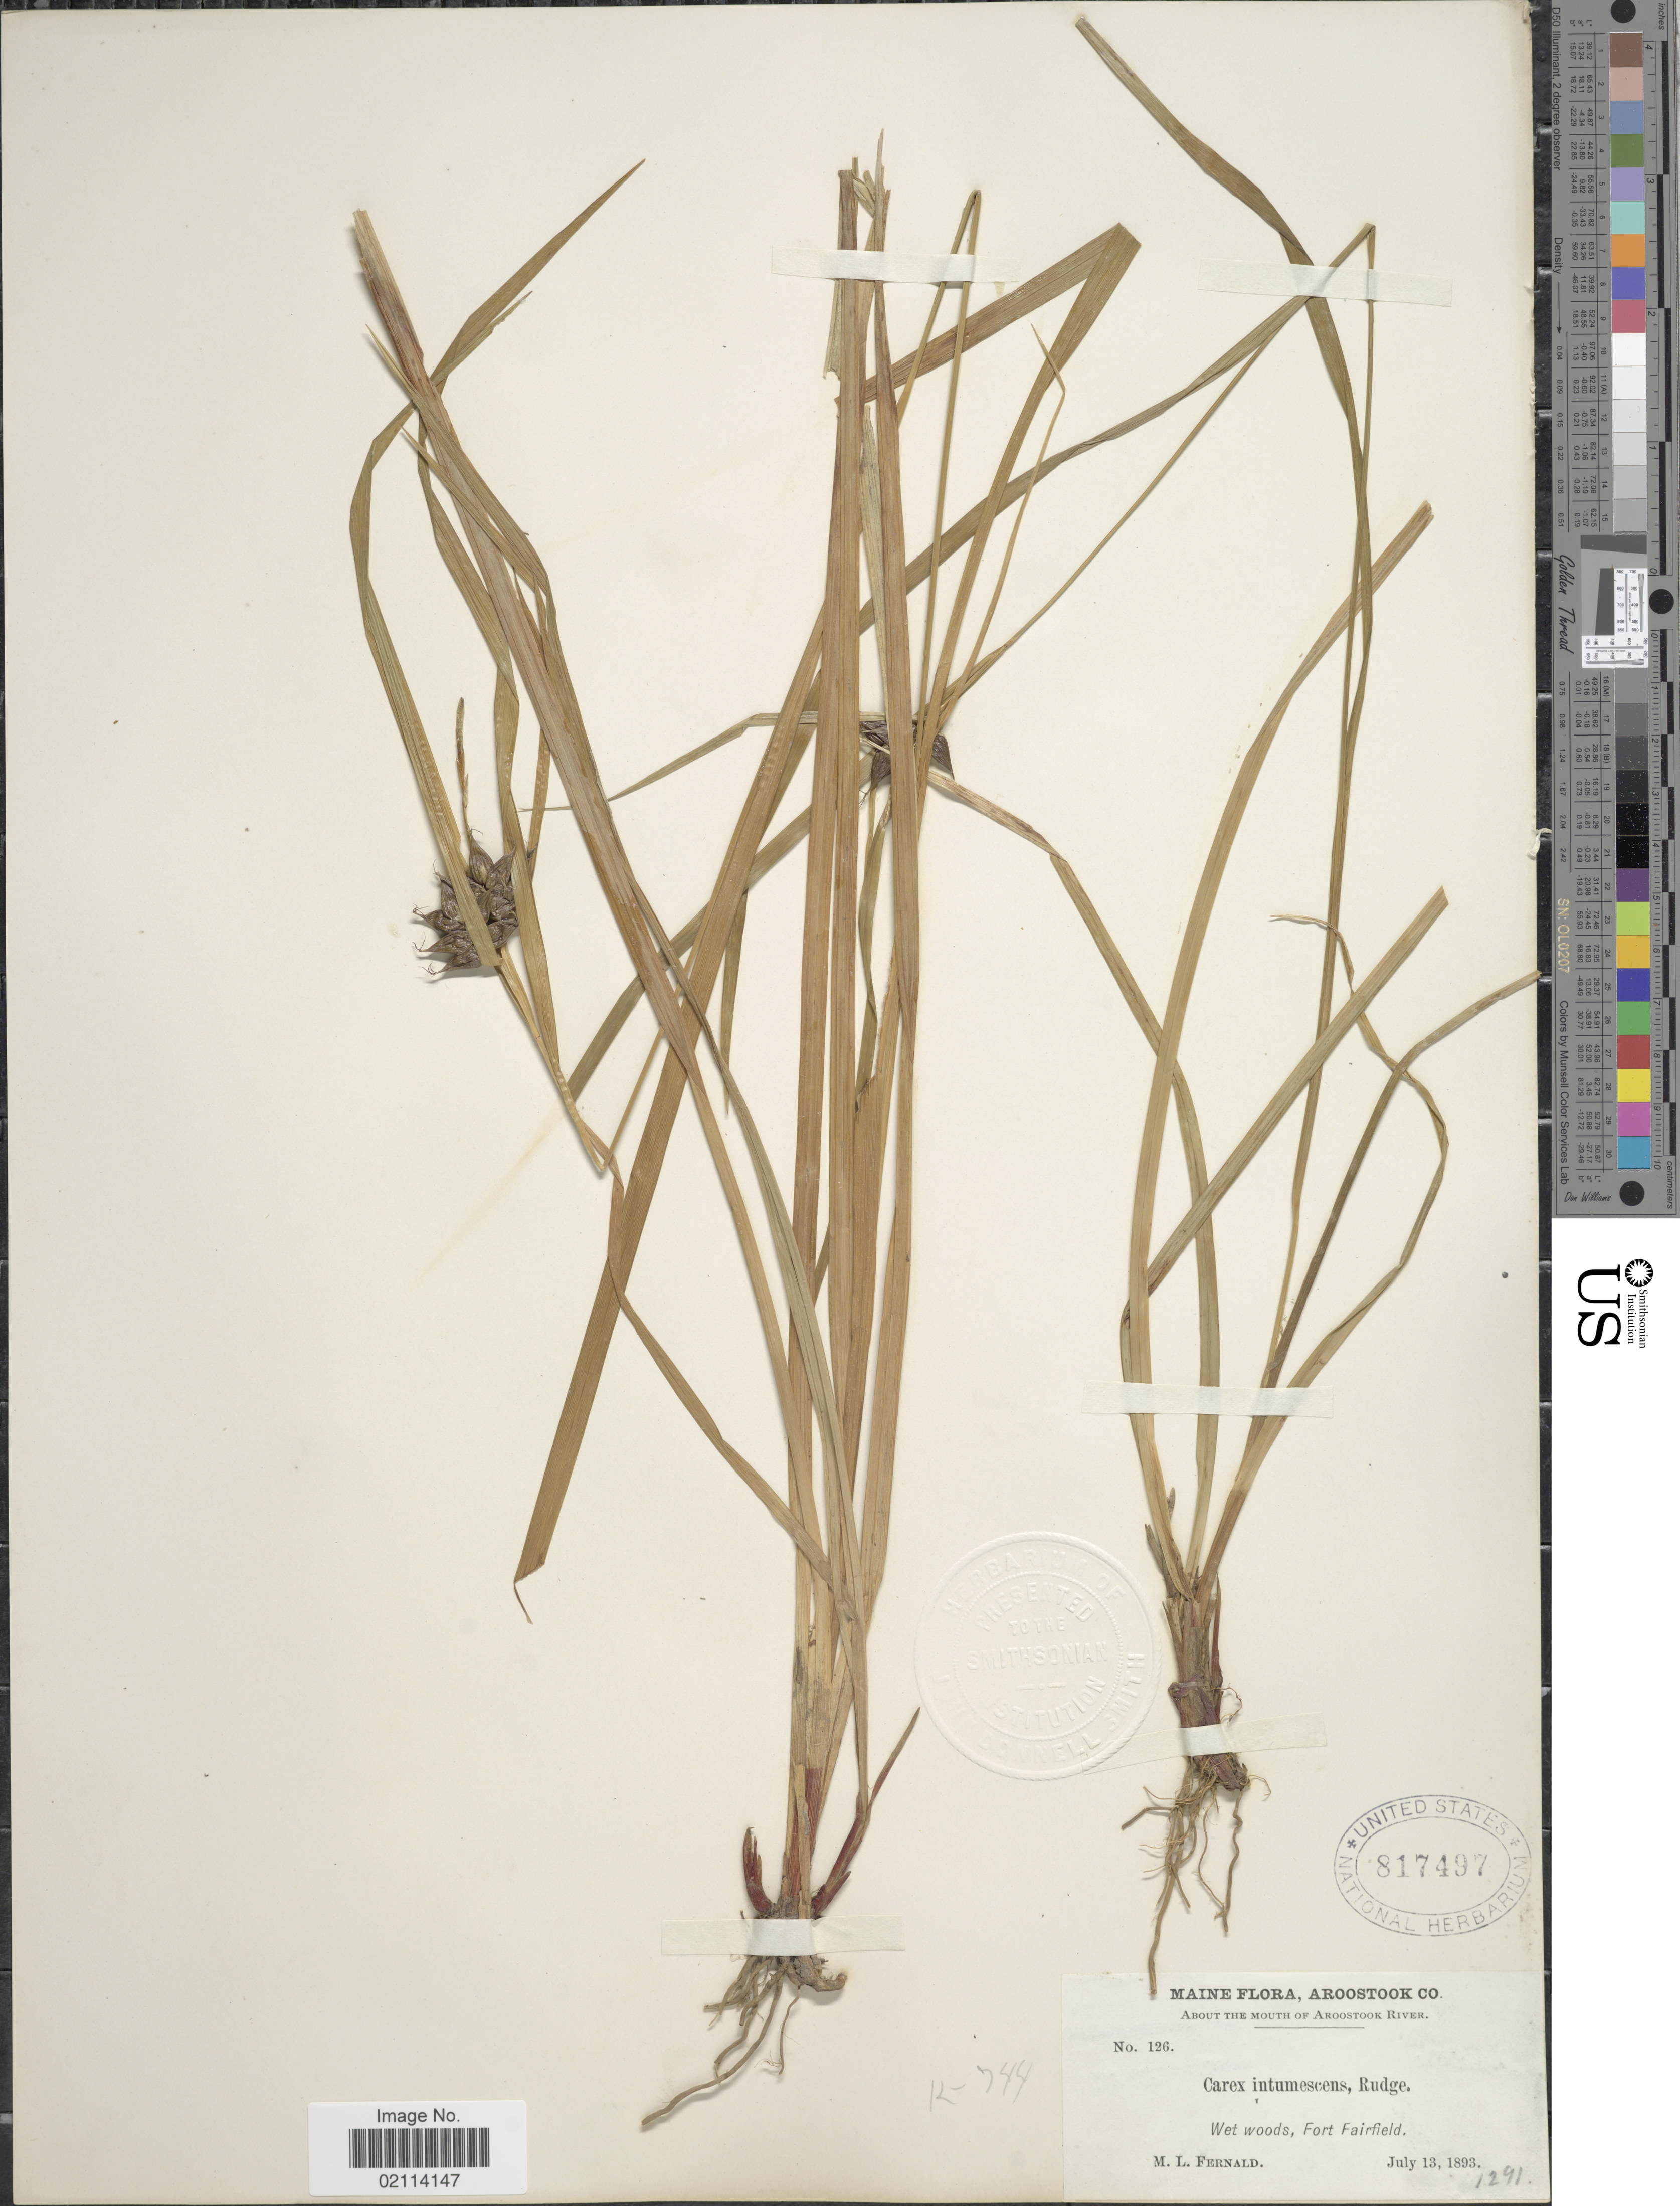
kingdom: Plantae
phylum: Tracheophyta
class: Liliopsida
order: Poales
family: Cyperaceae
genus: Carex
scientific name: Carex intumescens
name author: Rudge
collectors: M. L. Fernald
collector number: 126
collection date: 1893-07-13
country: United States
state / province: Maine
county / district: Aroostook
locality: about the mouth of Aroostook River, wet woods, Fort Fairfield.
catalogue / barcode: US 817497